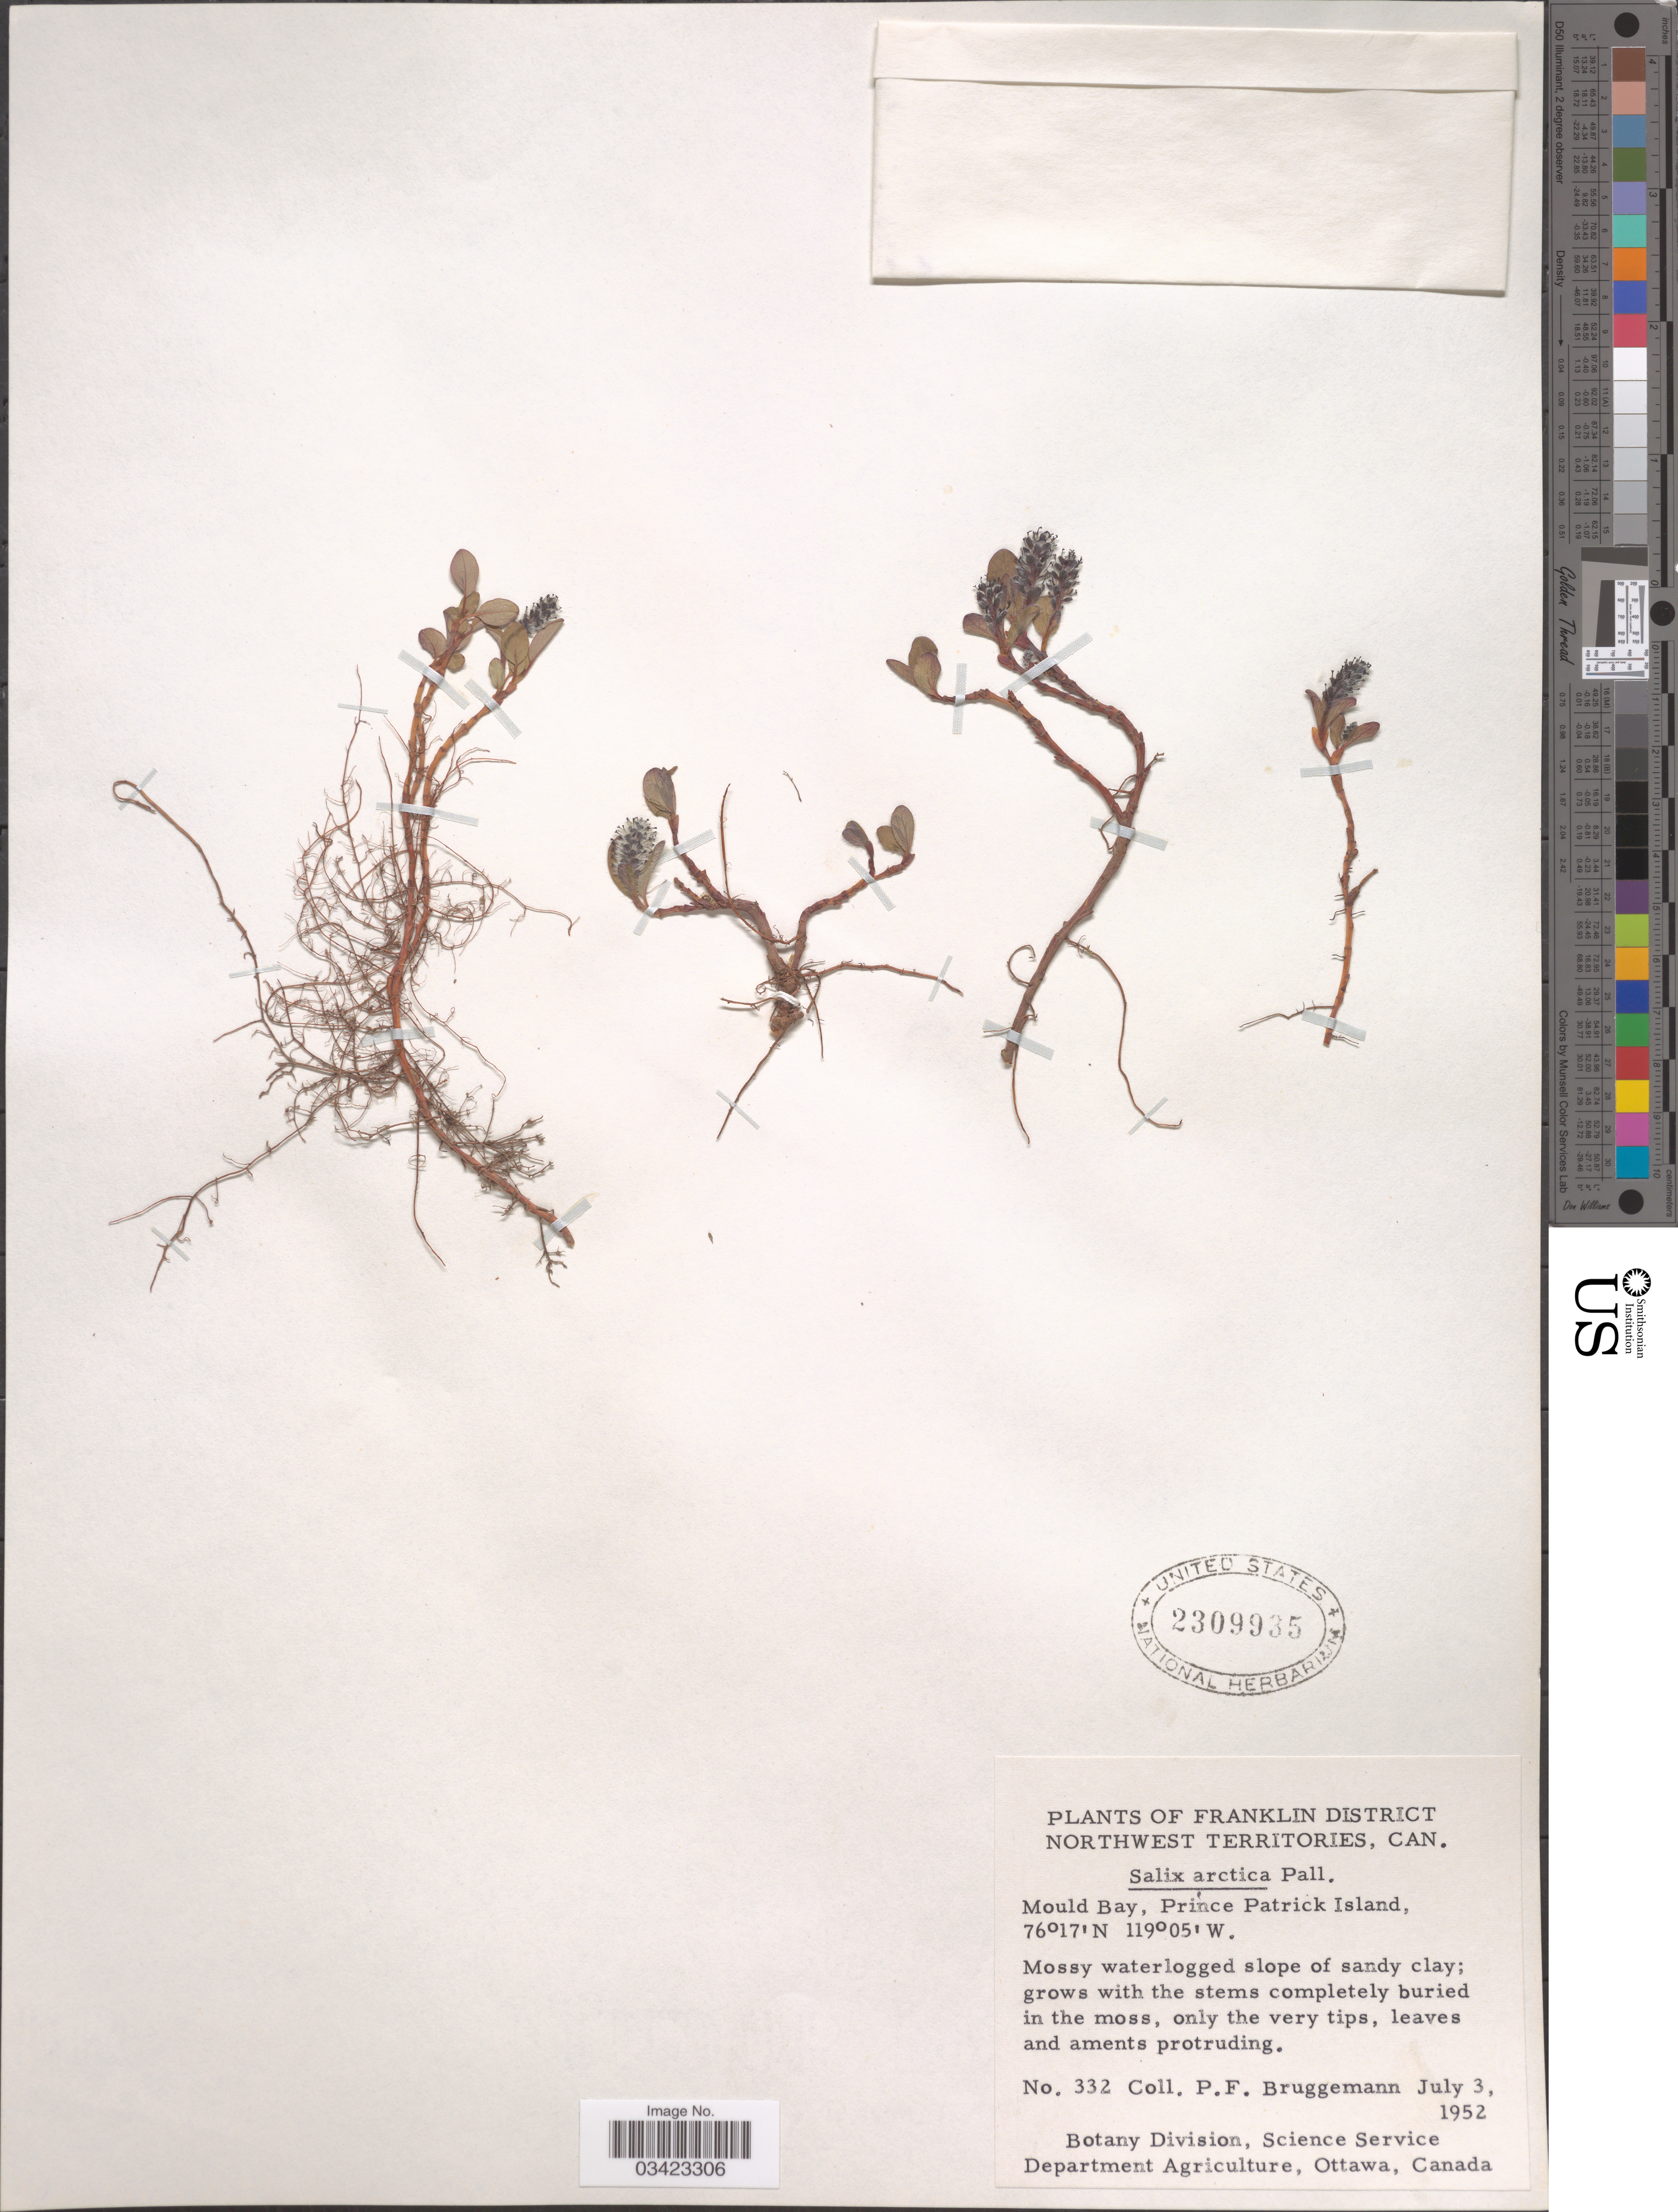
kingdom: Plantae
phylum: Tracheophyta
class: Magnoliopsida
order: Malpighiales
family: Salicaceae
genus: Salix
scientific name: Salix arctica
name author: Pall.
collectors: P. Bruggemann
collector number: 332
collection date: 1952-07-03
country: Canada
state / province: Northwest Territories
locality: Franklin District. Mould Bay, Prince Patrick Island.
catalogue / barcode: US 2309935